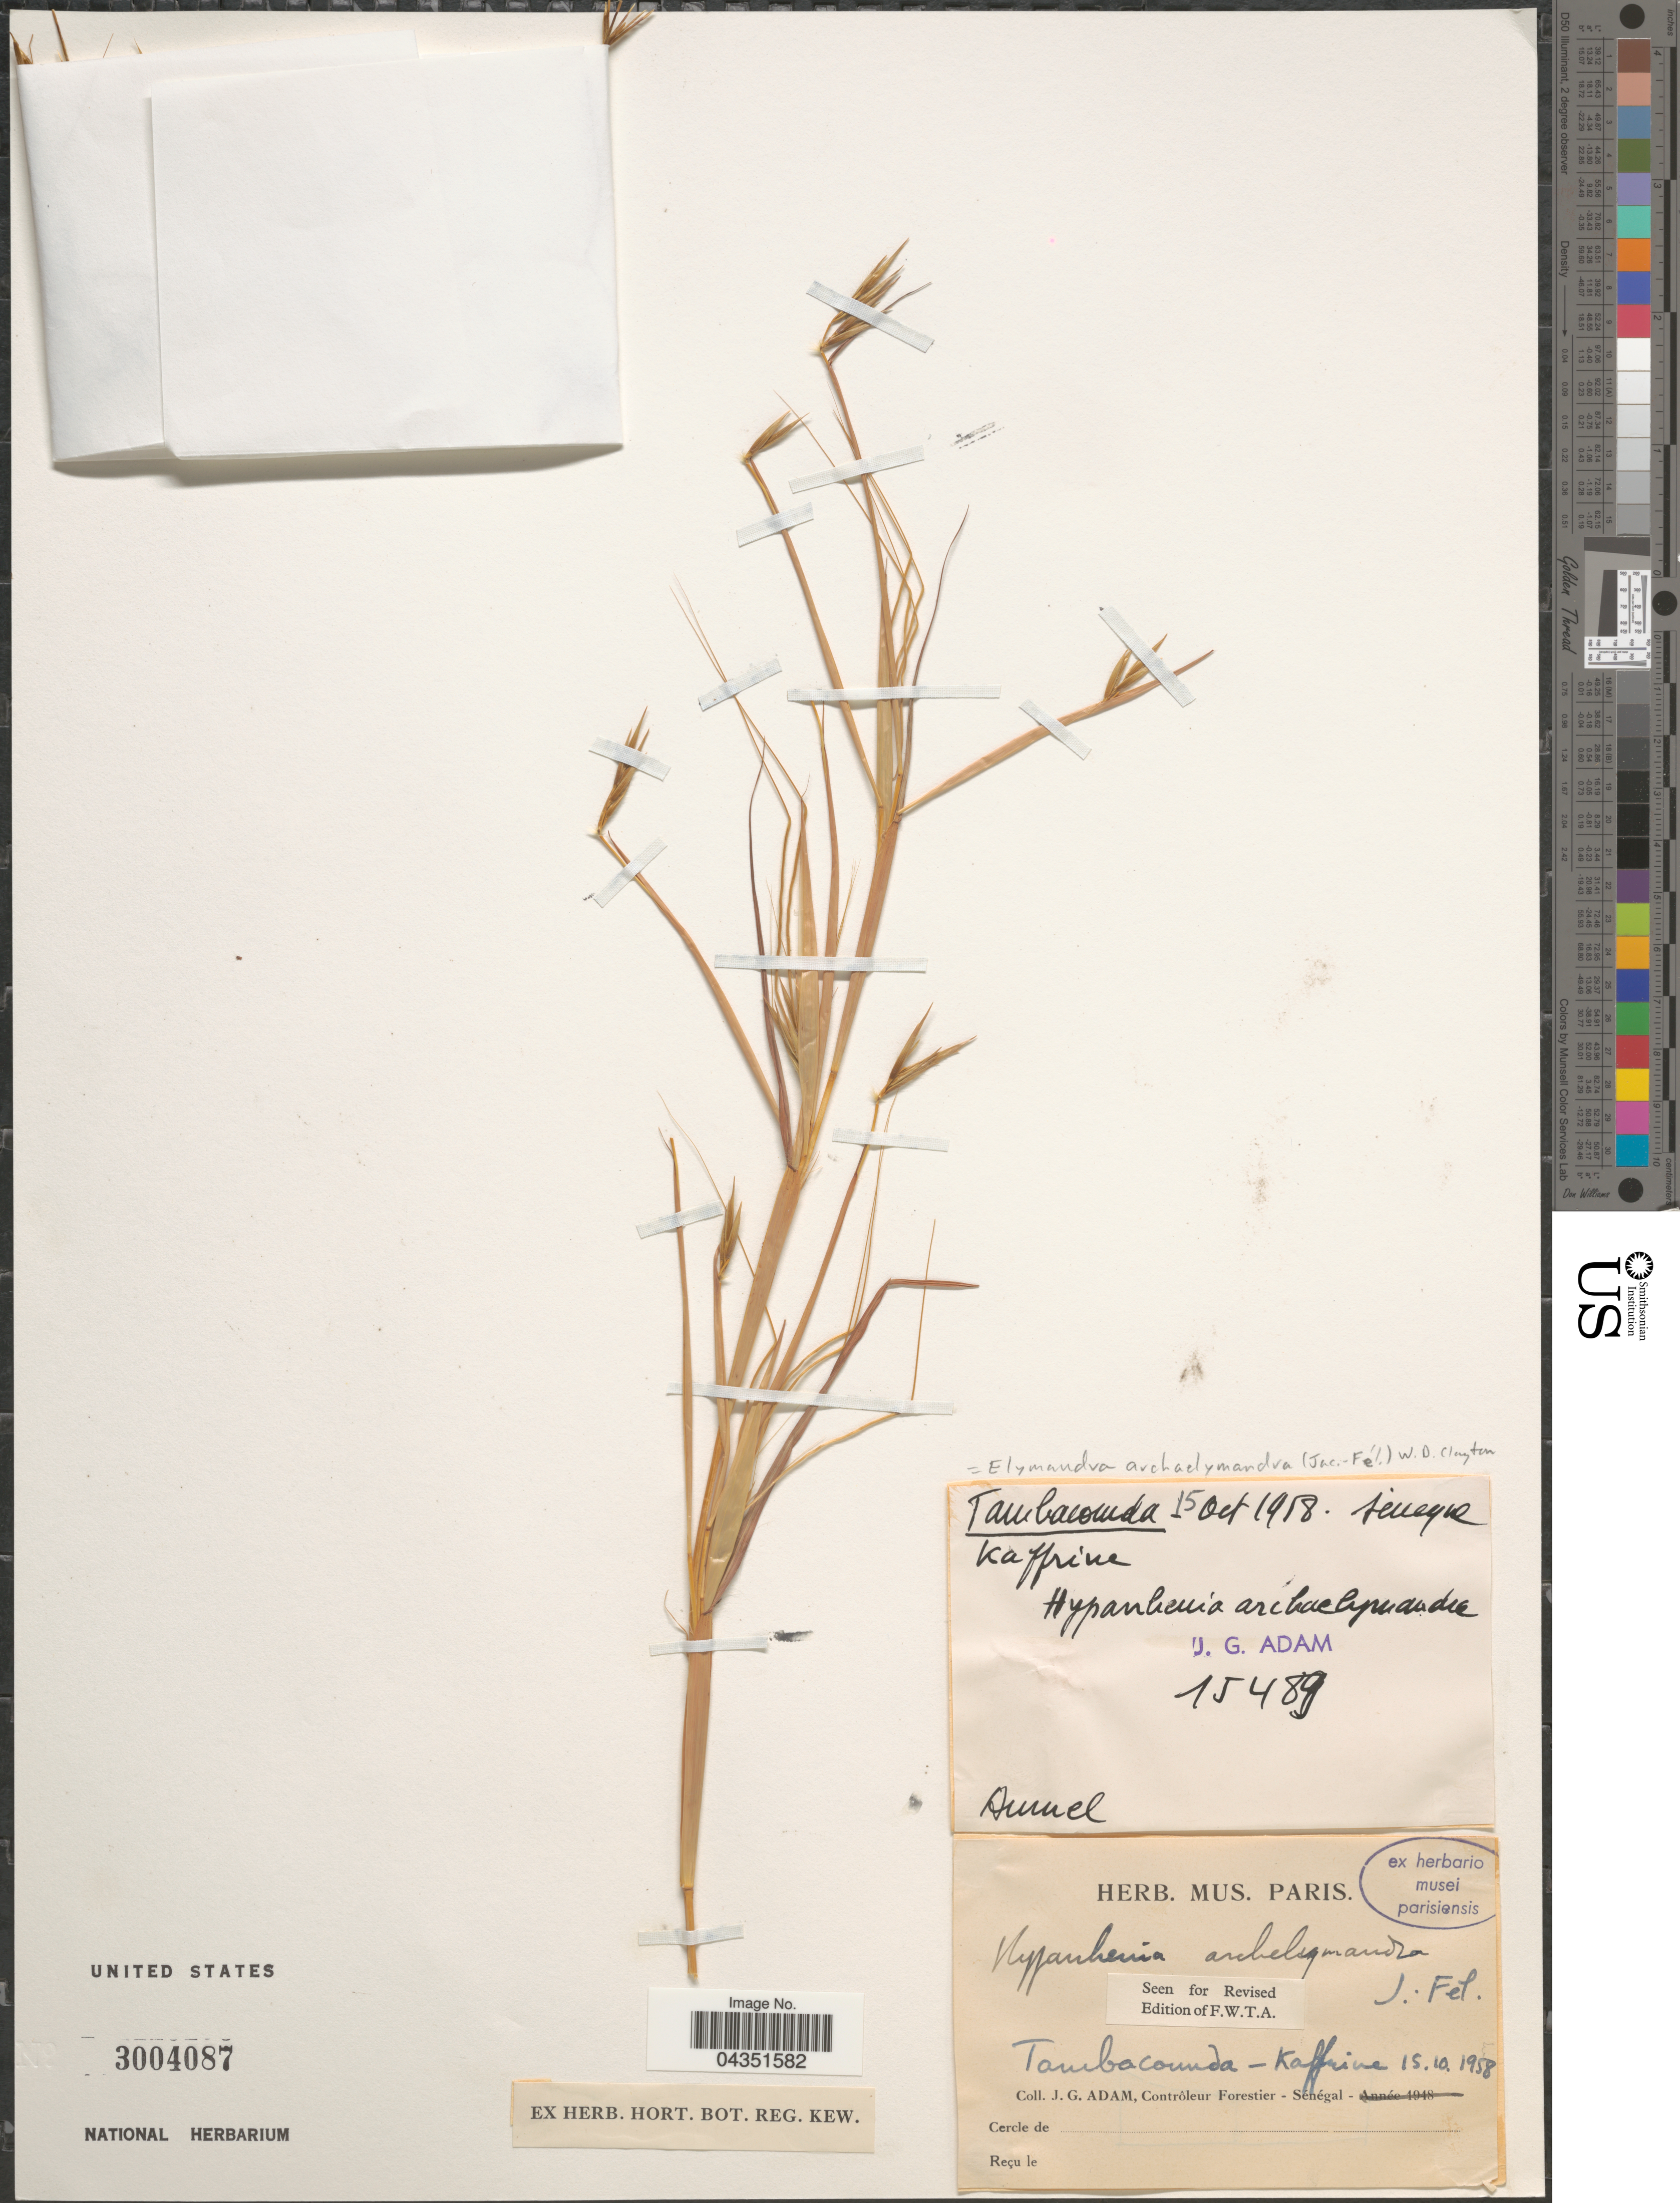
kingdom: Plantae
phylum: Tracheophyta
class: Liliopsida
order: Poales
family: Poaceae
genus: Elymandra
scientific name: Elymandra archaelymandra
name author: (Jacq.-Fél.) Clayton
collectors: J. Adam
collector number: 15489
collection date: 1958-10-15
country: Senegal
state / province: Tambacounda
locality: Kaffrine.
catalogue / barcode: US 3004087